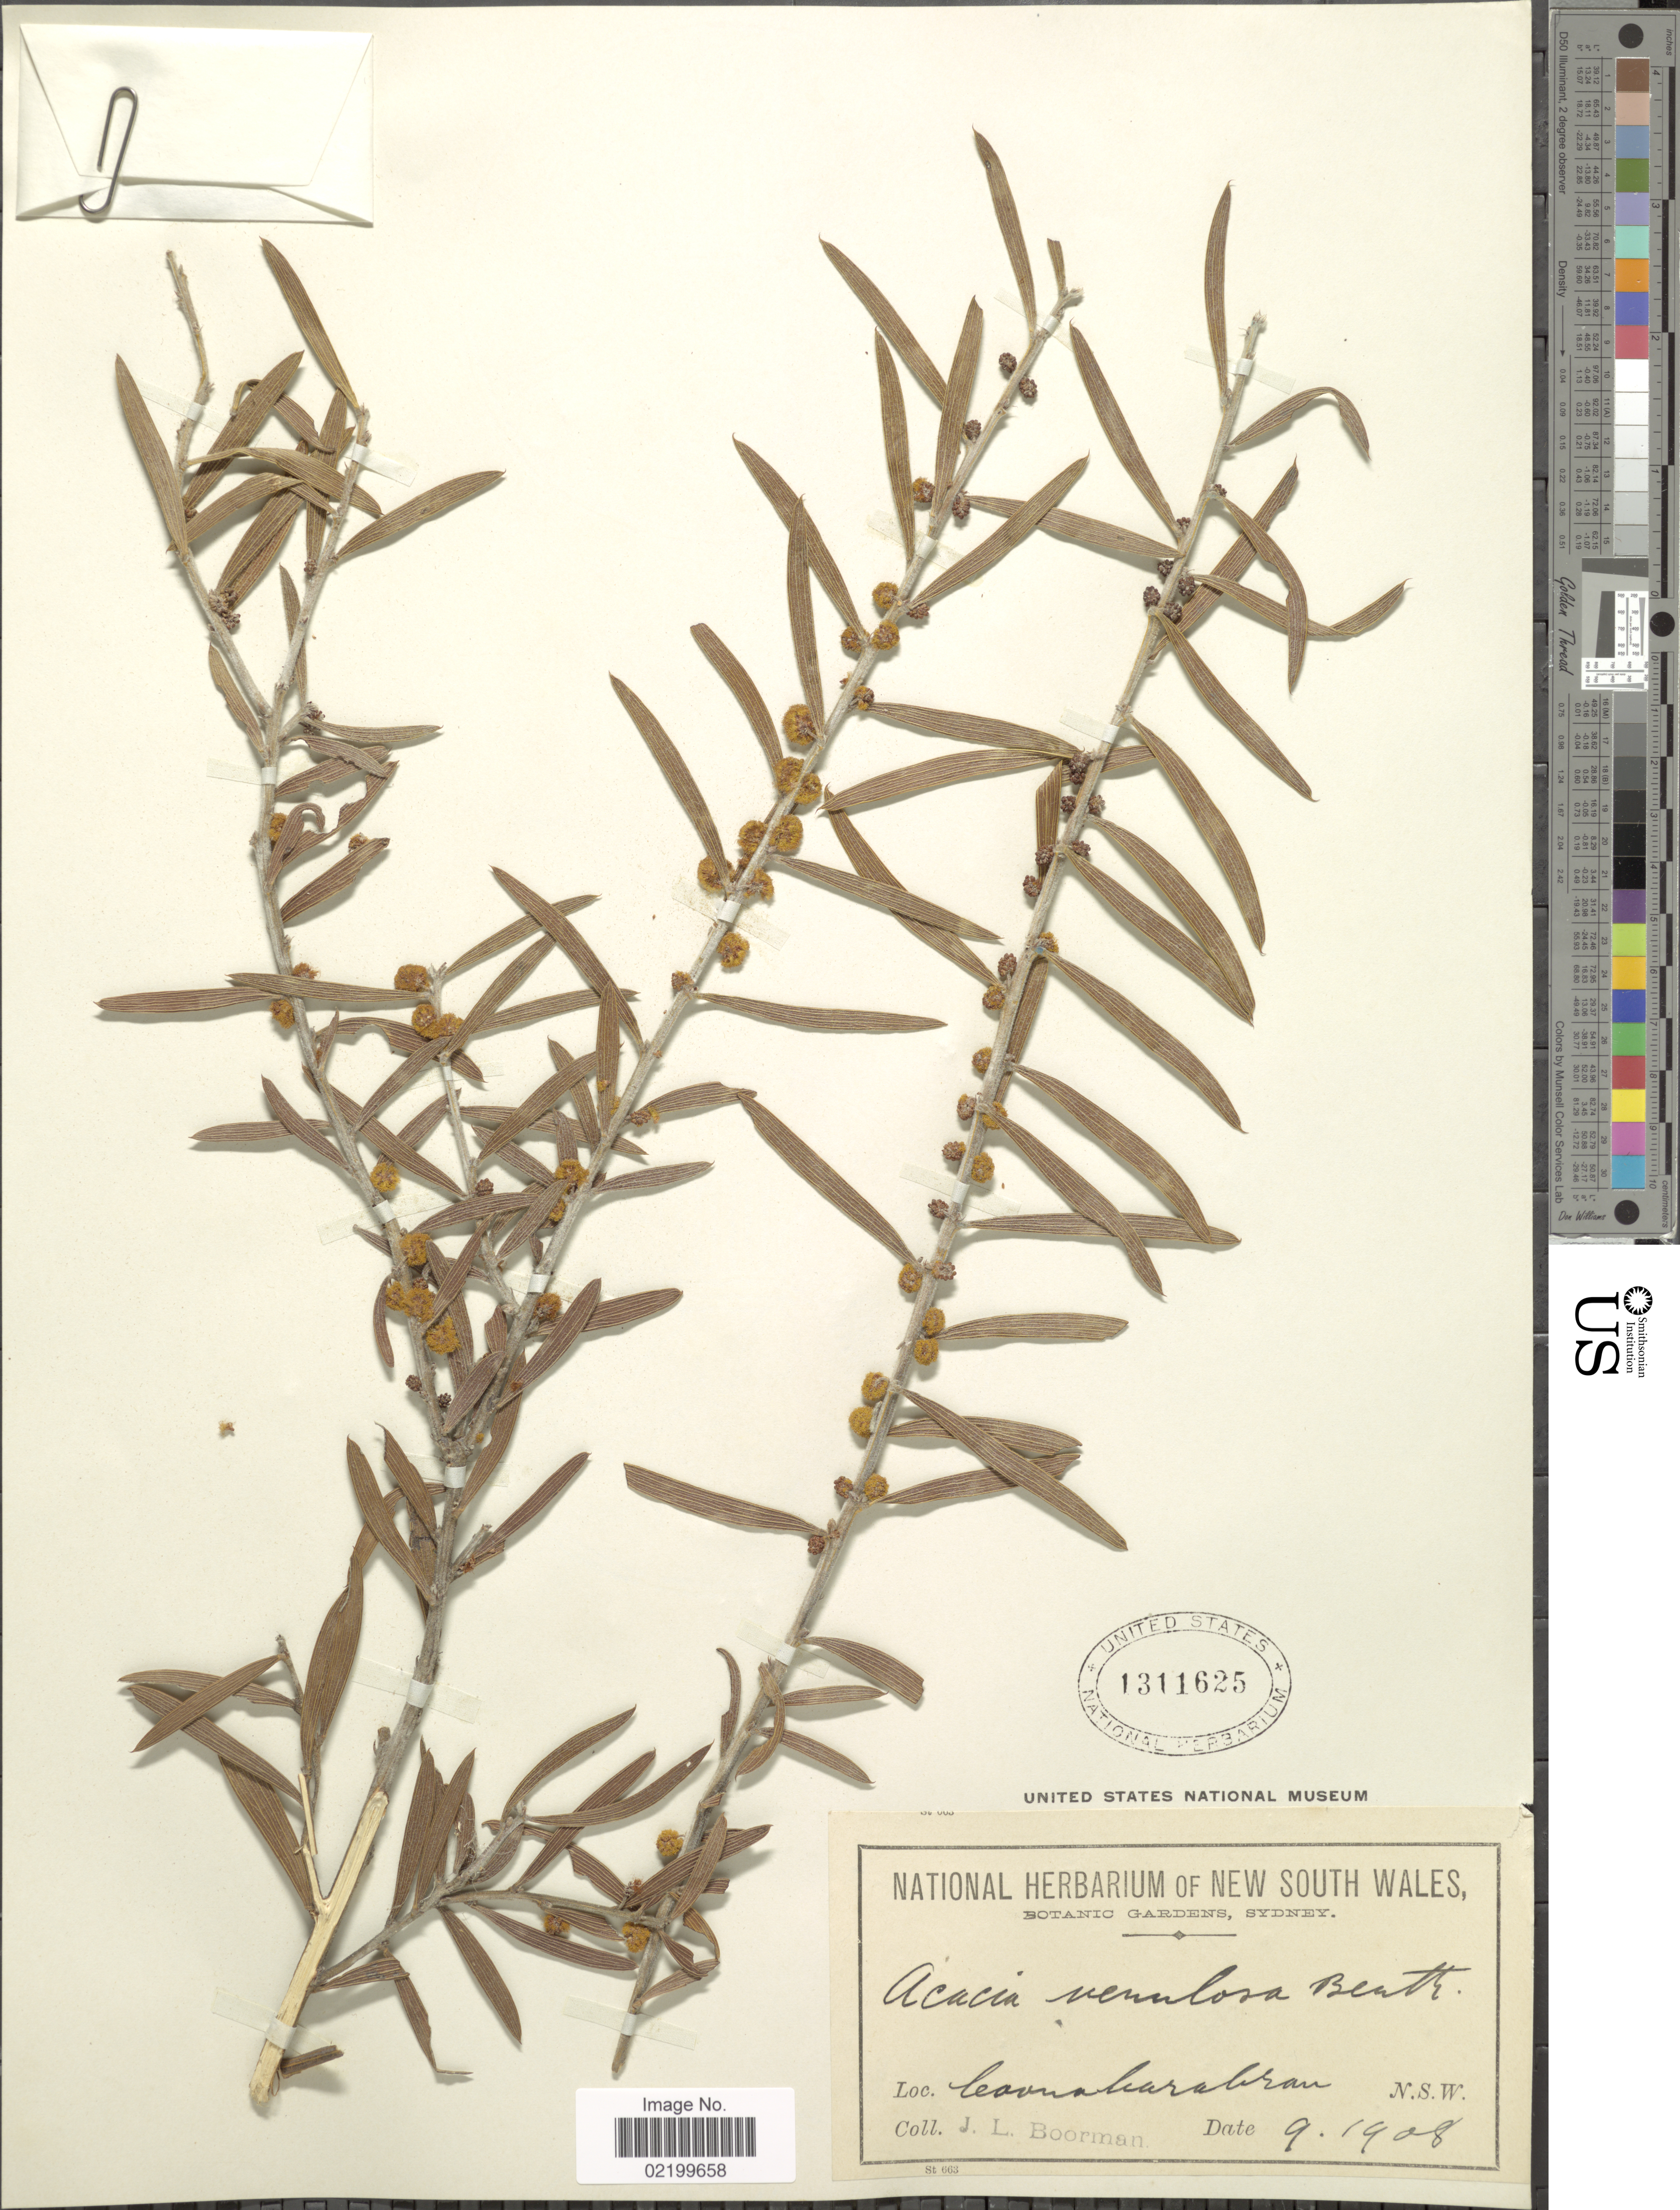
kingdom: Plantae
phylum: Tracheophyta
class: Magnoliopsida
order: Fabales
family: Fabaceae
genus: Acacia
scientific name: Acacia venulosa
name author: Benth.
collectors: J. Boorman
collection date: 1908-09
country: Australia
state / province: New South Wales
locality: New South Wales, Coonabarabran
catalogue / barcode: US 1311625